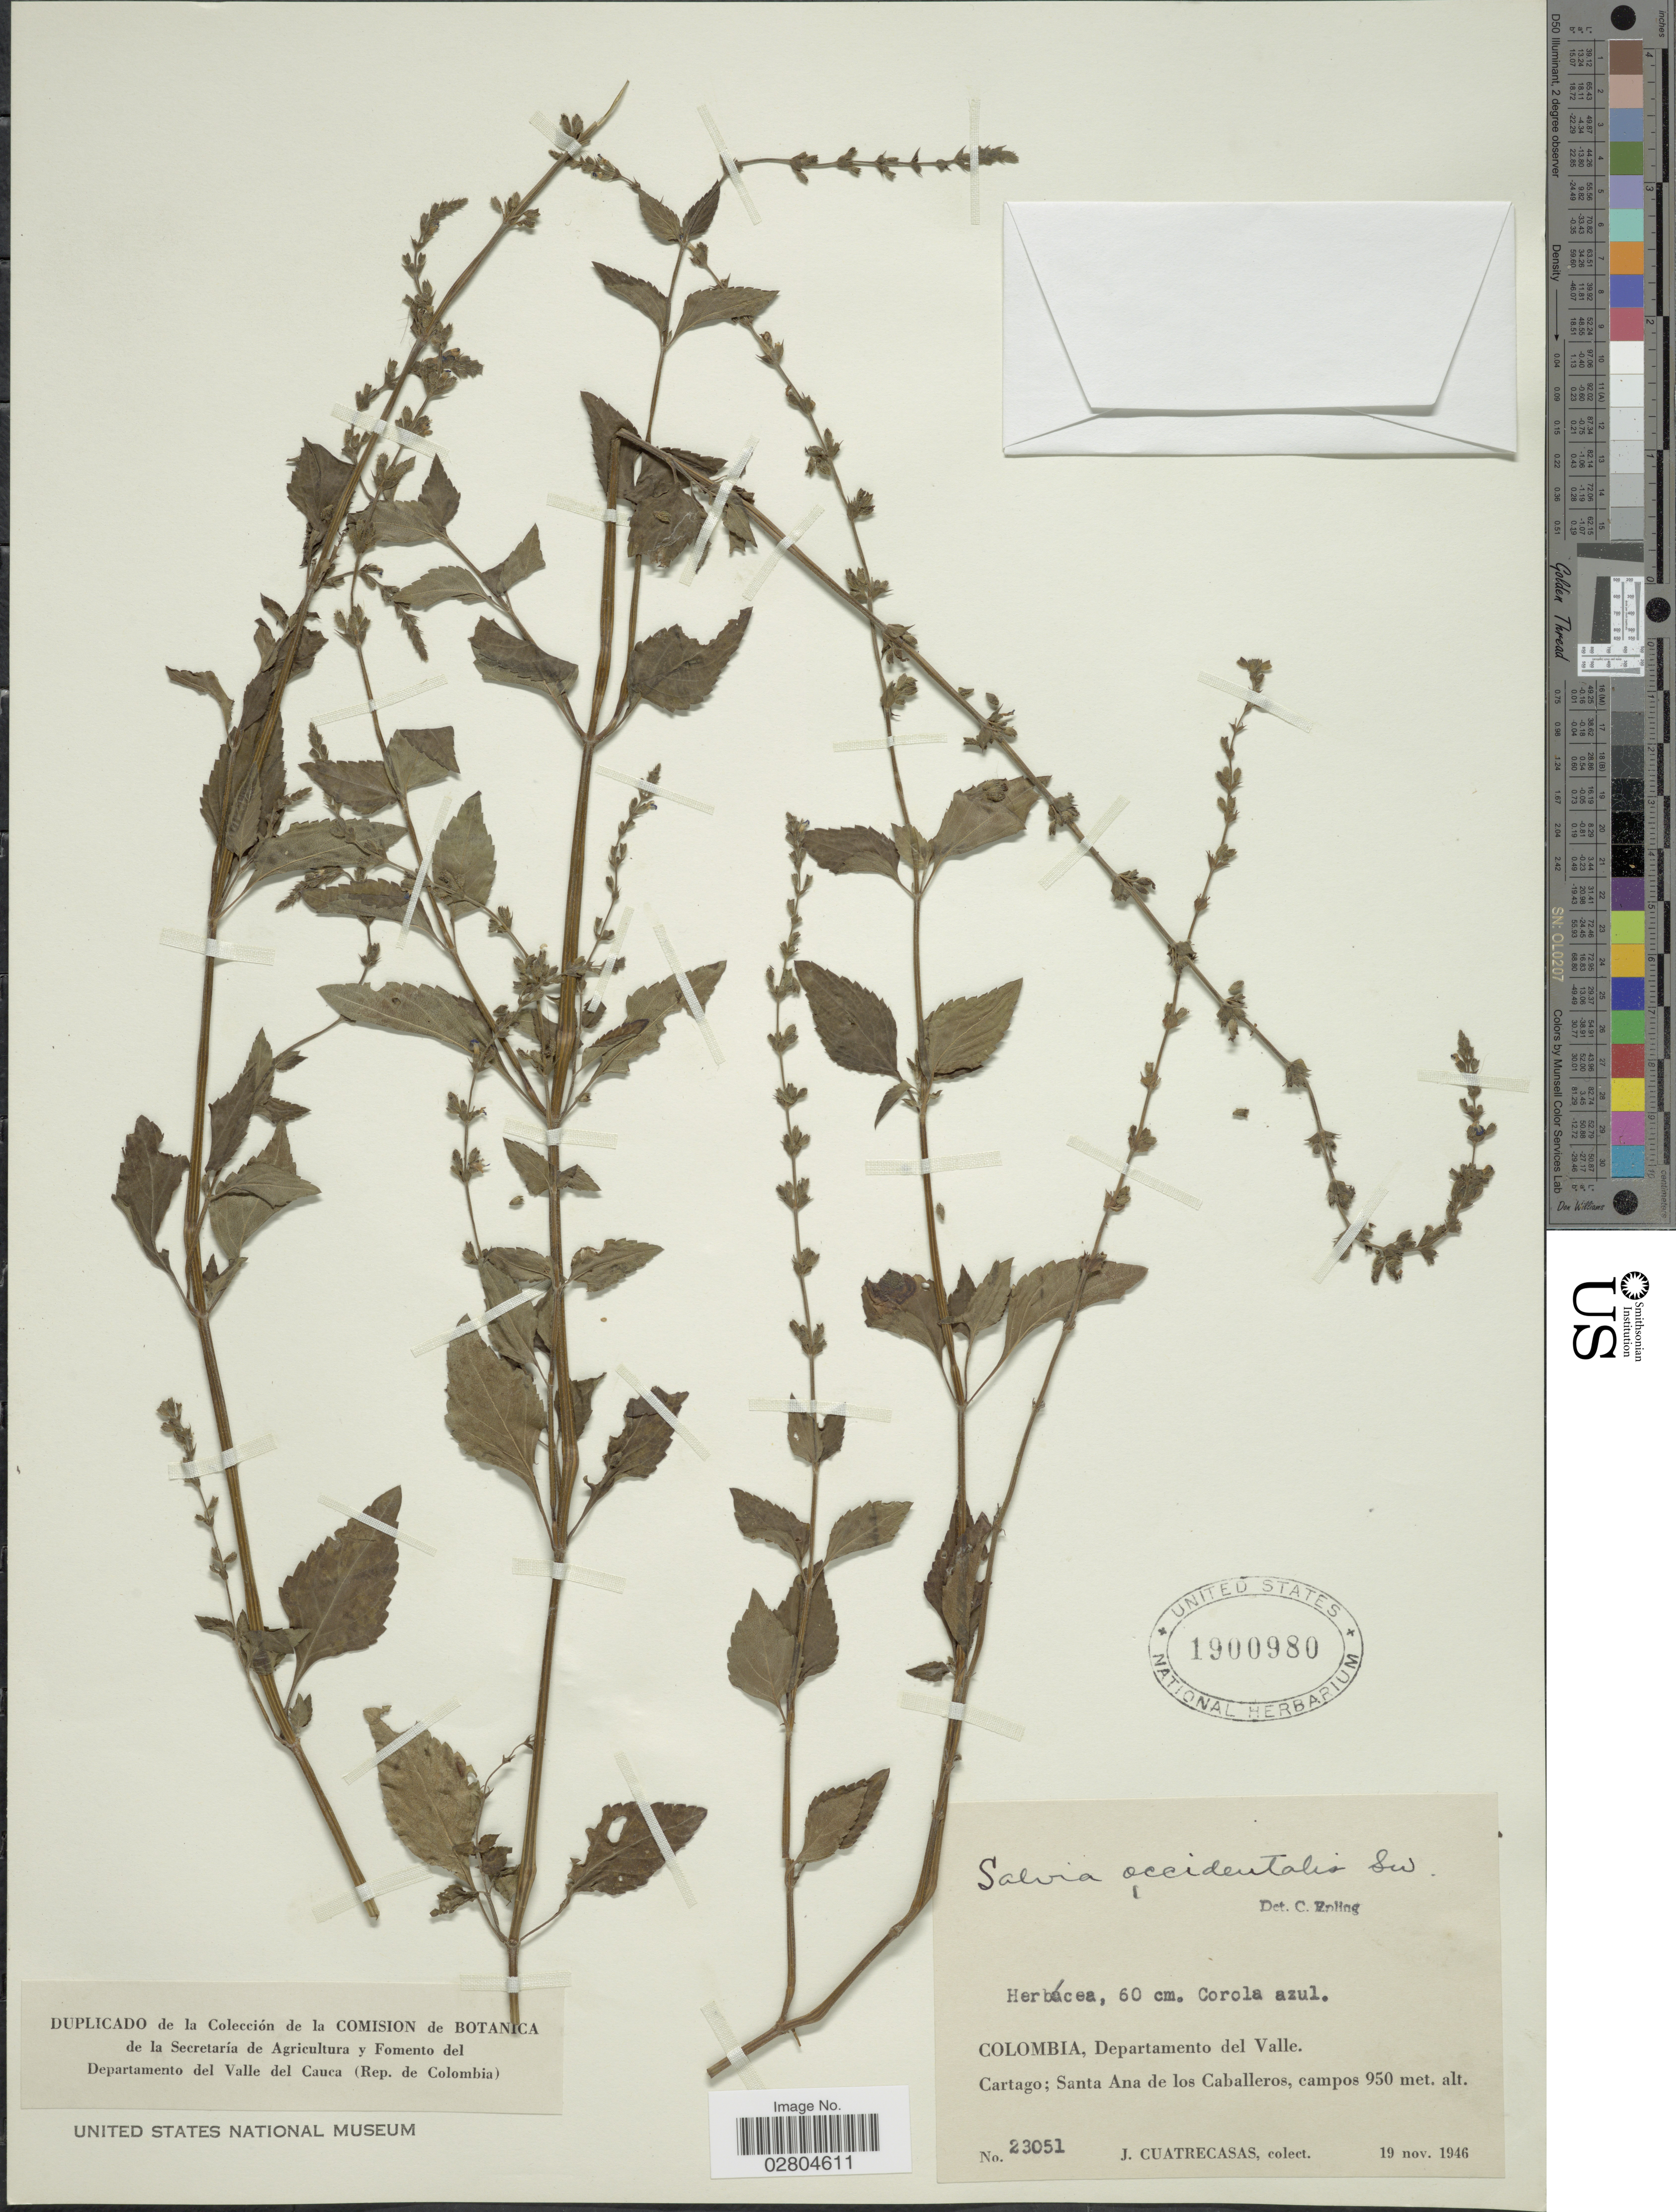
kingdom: Plantae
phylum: Tracheophyta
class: Magnoliopsida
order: Lamiales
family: Lamiaceae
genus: Salvia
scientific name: Salvia occidentalis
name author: Sw.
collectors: J. Cuatrecasas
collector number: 23051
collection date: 1946-11-19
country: Colombia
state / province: Valle del Cauca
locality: Departamento del Valle. Cartago; Santa Ana de los Caballeros.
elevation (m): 950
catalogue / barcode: US 1900980